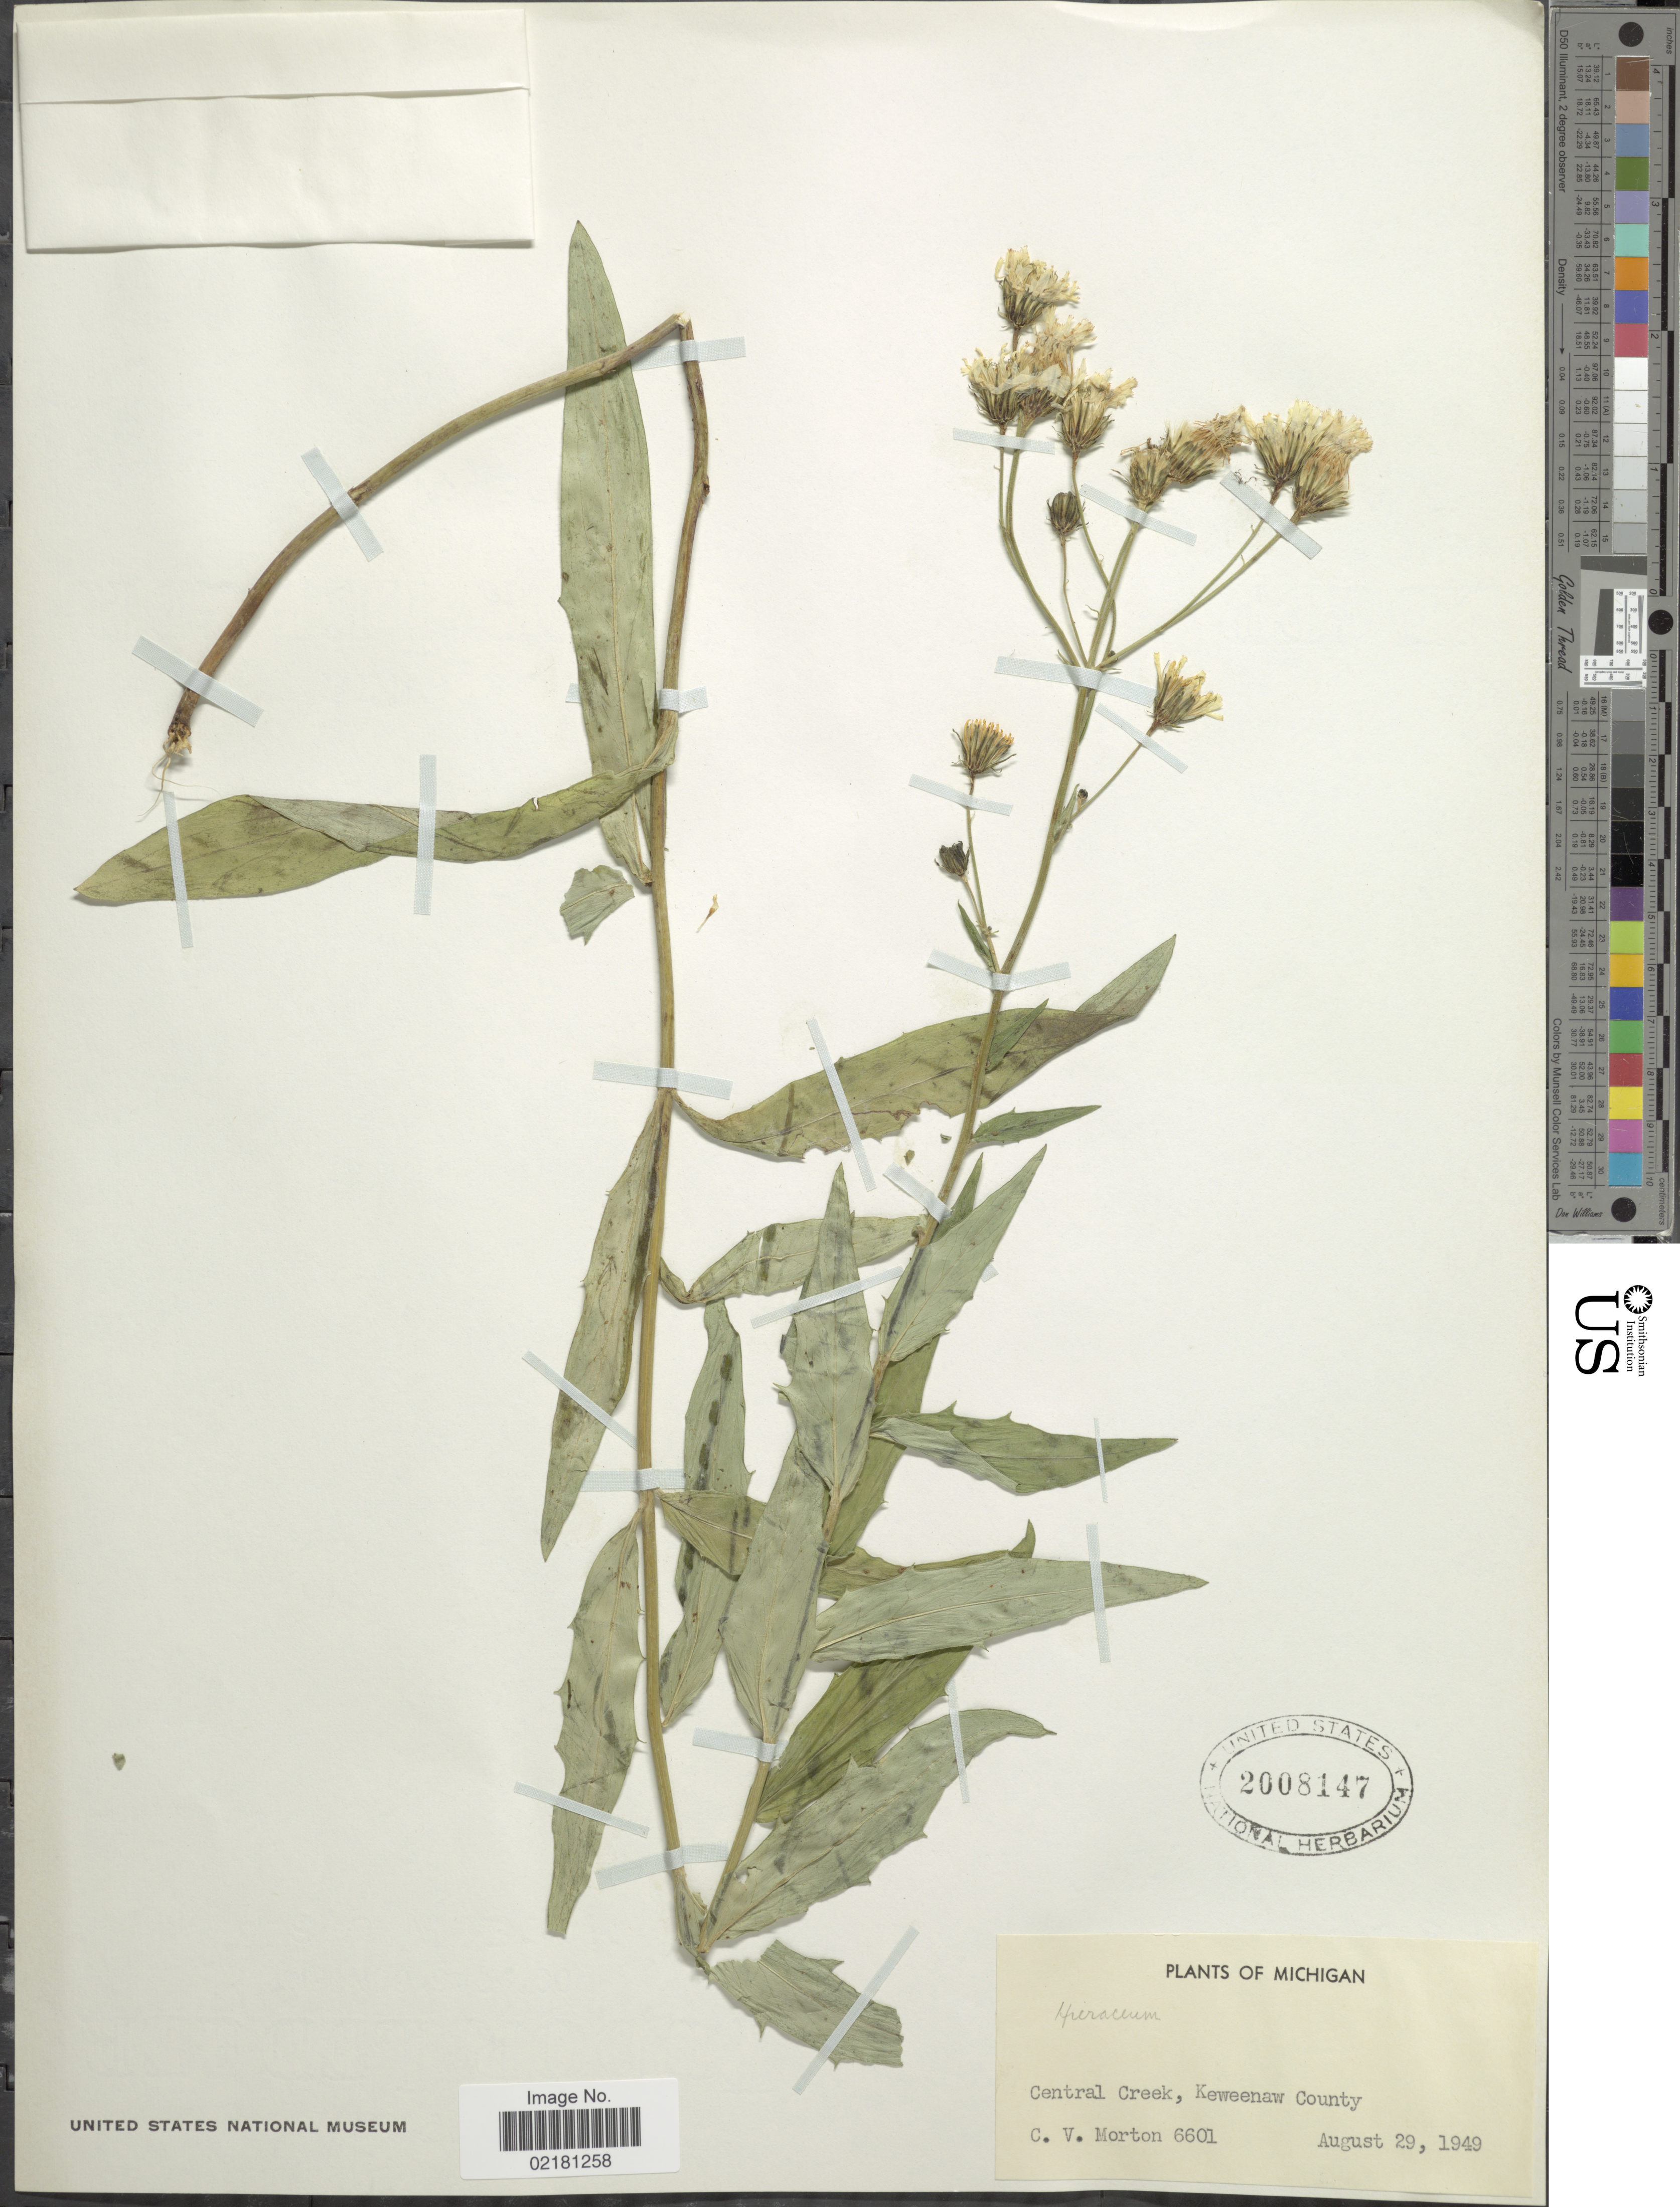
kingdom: Plantae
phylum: Tracheophyta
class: Magnoliopsida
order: Asterales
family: Asteraceae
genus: Hieracium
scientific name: Hieracium repandulare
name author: Druce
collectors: C. V. Morton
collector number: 6601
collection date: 1949-08-29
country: United States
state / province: Michigan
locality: Central Creek, Keweenaw County.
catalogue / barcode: US 2008147